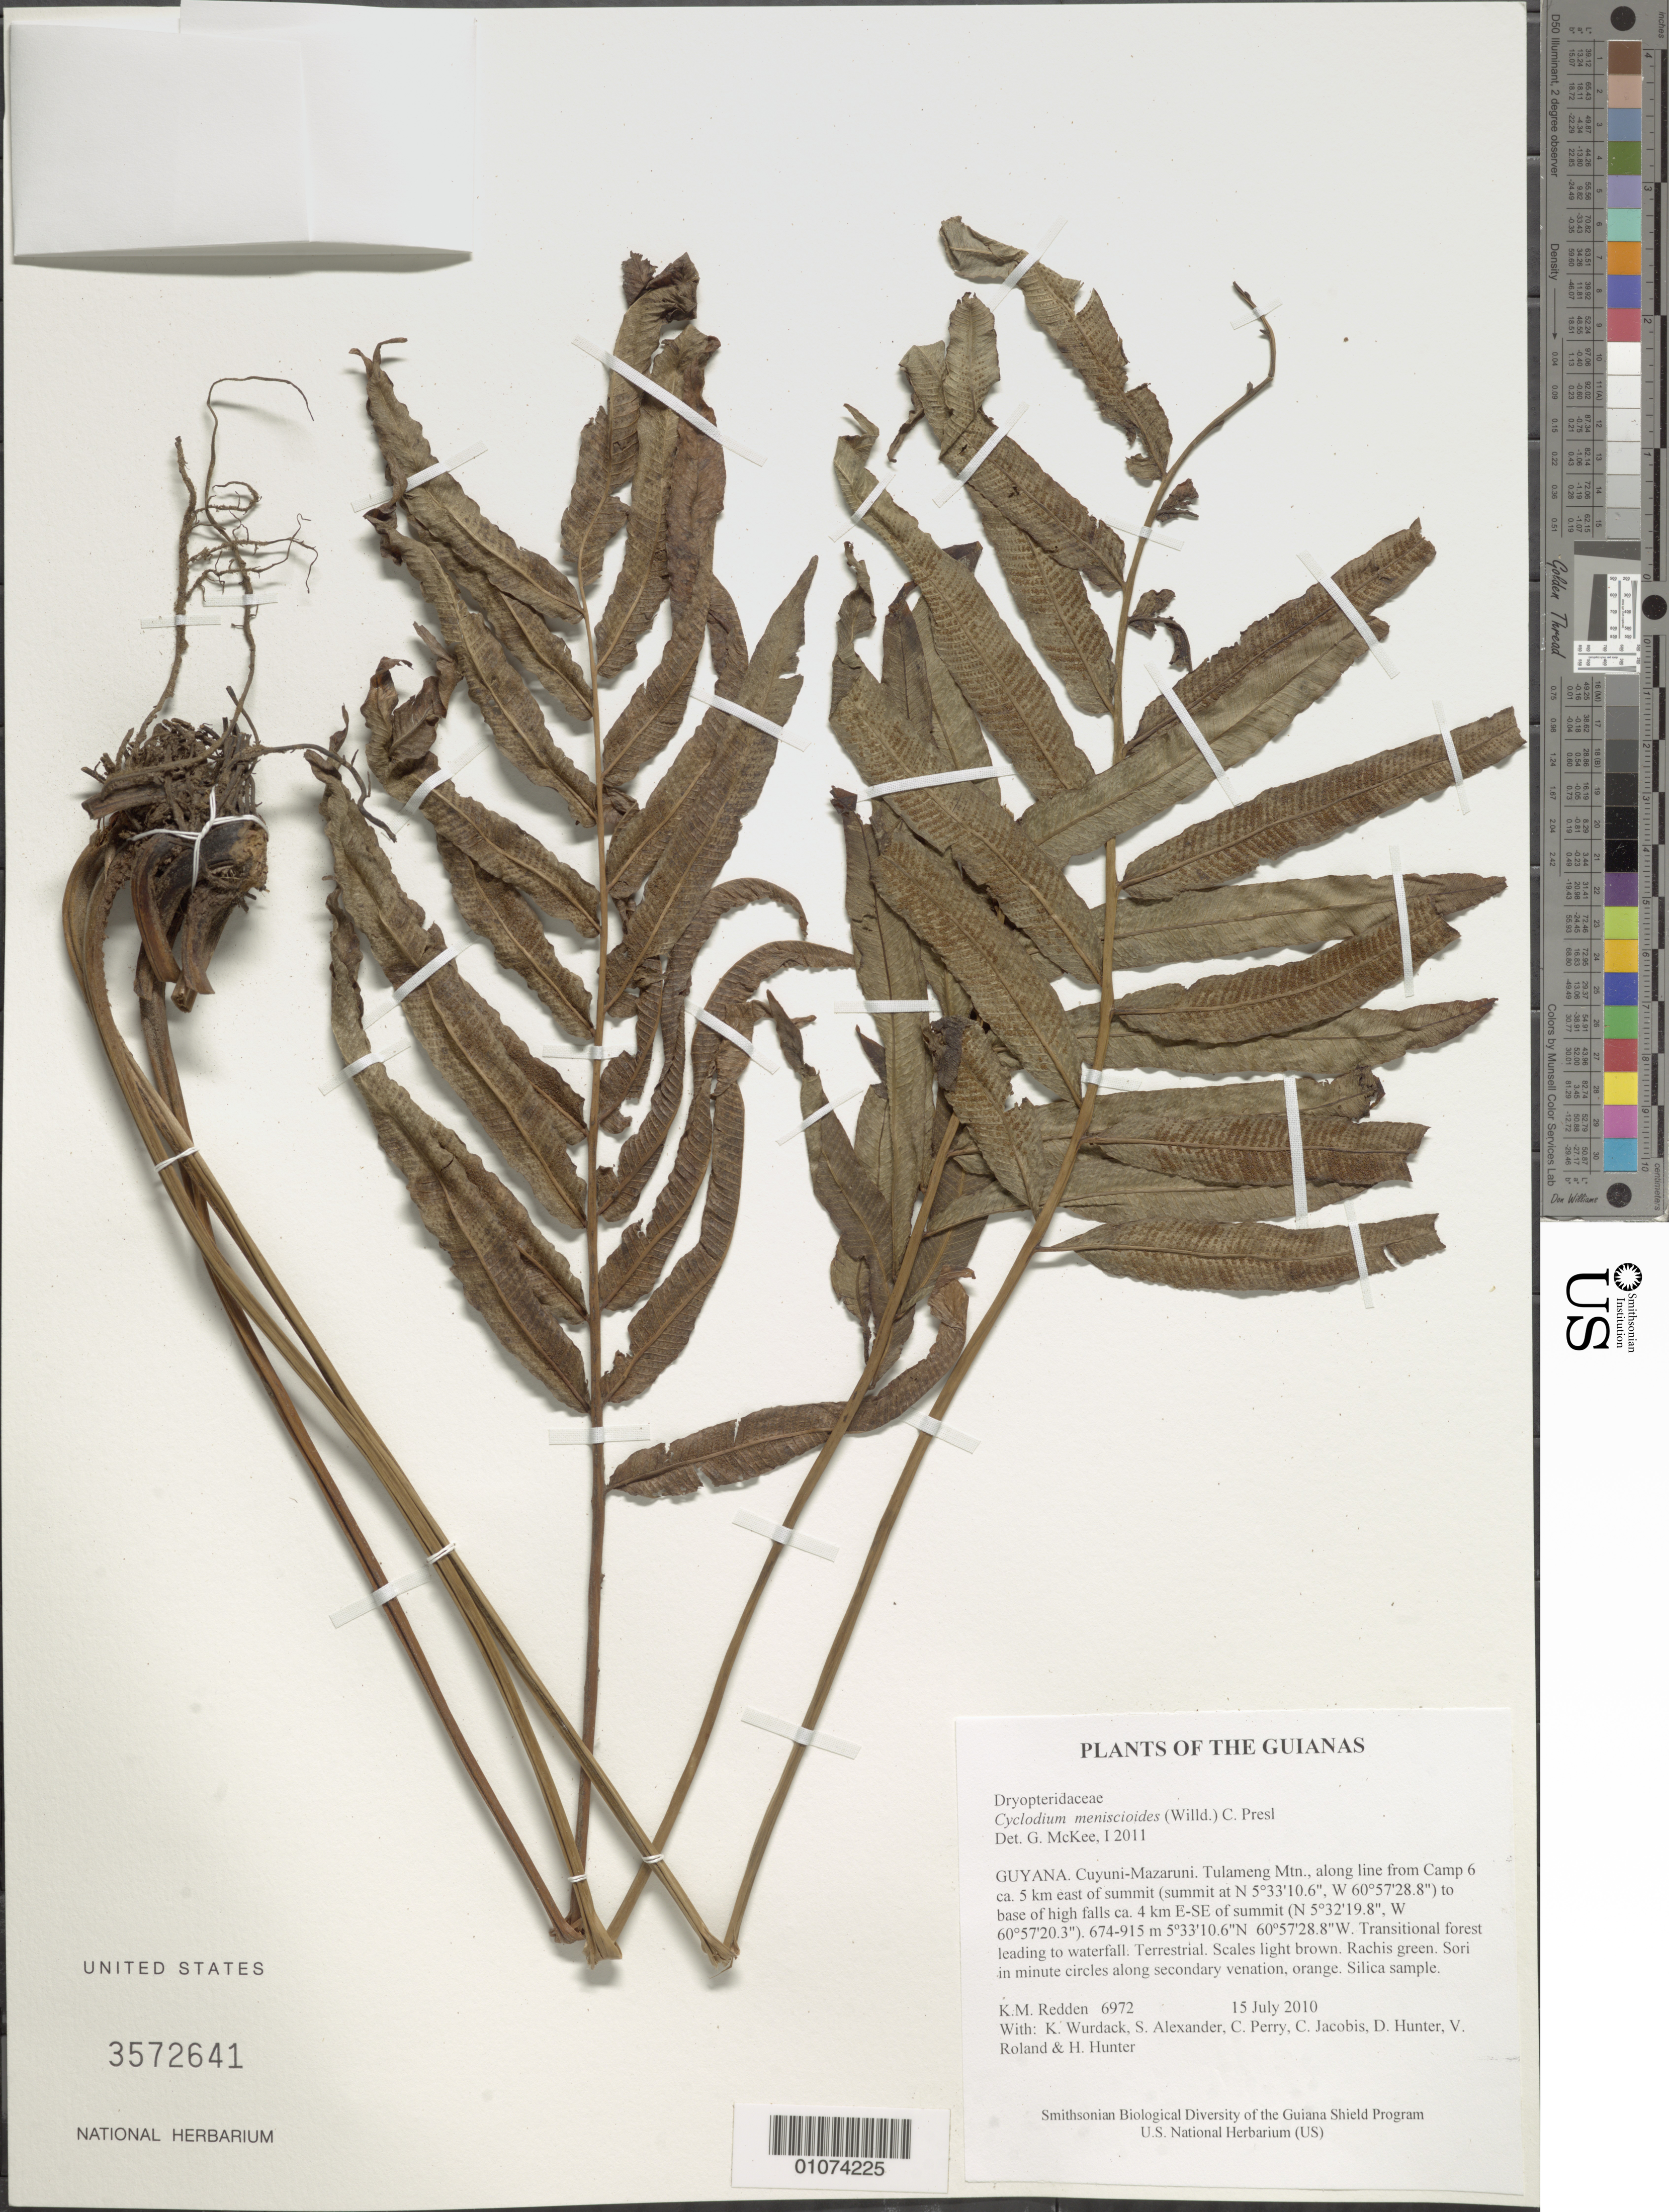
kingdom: Plantae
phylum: Tracheophyta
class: Polypodiopsida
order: Polypodiales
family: Thelypteridaceae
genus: Meniscium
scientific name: Meniscium sp.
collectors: K. M. Redden, K. Wurdack, S. N. Alexander, C. Perry, C. Jacobis, D. Hunter, V. Roland & H. Hunter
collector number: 6972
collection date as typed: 15 July 2010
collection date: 2010-07-15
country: Guyana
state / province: Cuyuni-Mazaruni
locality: Tulameng Mtn., along line from Camp 6 ca. 5 km east of summit (summit at N 5°33'10.6", W 60°57'28.8") to base of high falls ca. 4 km E-SE of summit (N 5°32'19.8", W 60°57'20.3")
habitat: Transitional forest leading to waterfall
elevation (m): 674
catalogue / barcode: US 3572641